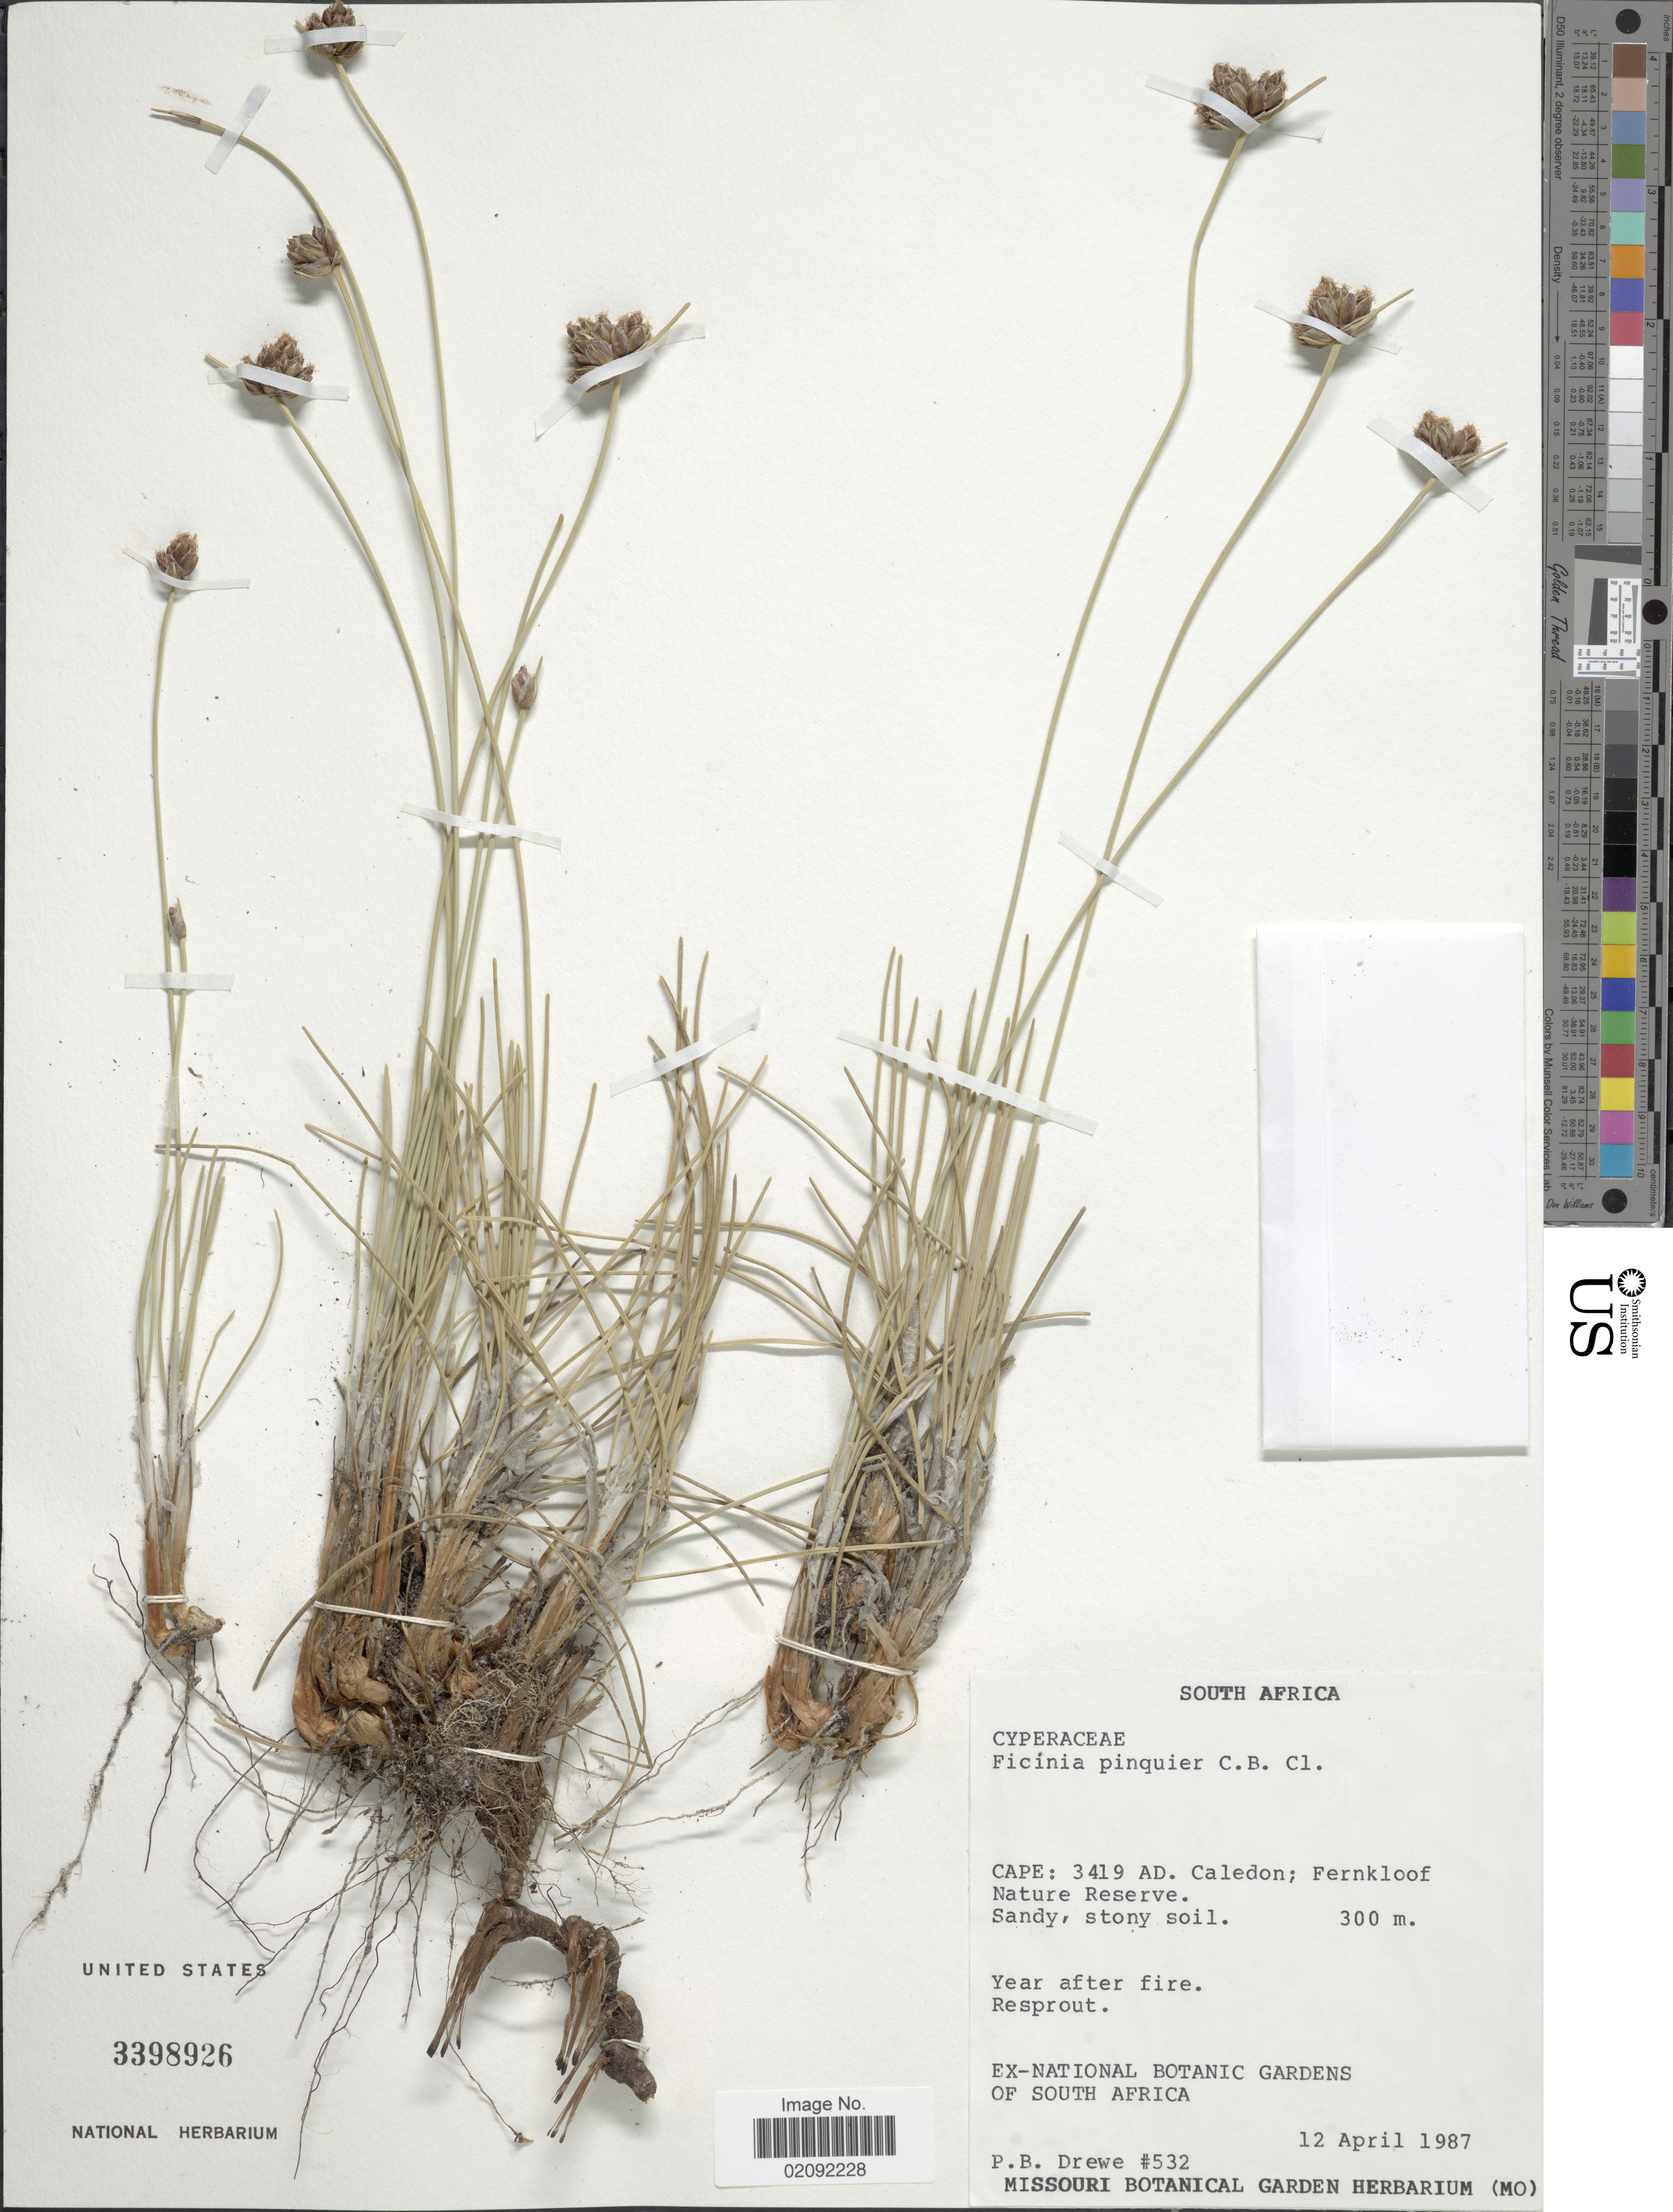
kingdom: Plantae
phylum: Tracheophyta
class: Liliopsida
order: Poales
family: Cyperaceae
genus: Ficinia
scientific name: Ficinia pinguior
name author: C.B. Clarke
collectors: P. Drewe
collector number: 532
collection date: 1987-04-12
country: South Africa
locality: Cape: 3419 AD. caledon; Fernkloof Nature Reserve, Sandy, stony soil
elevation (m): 300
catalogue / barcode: US 3398926